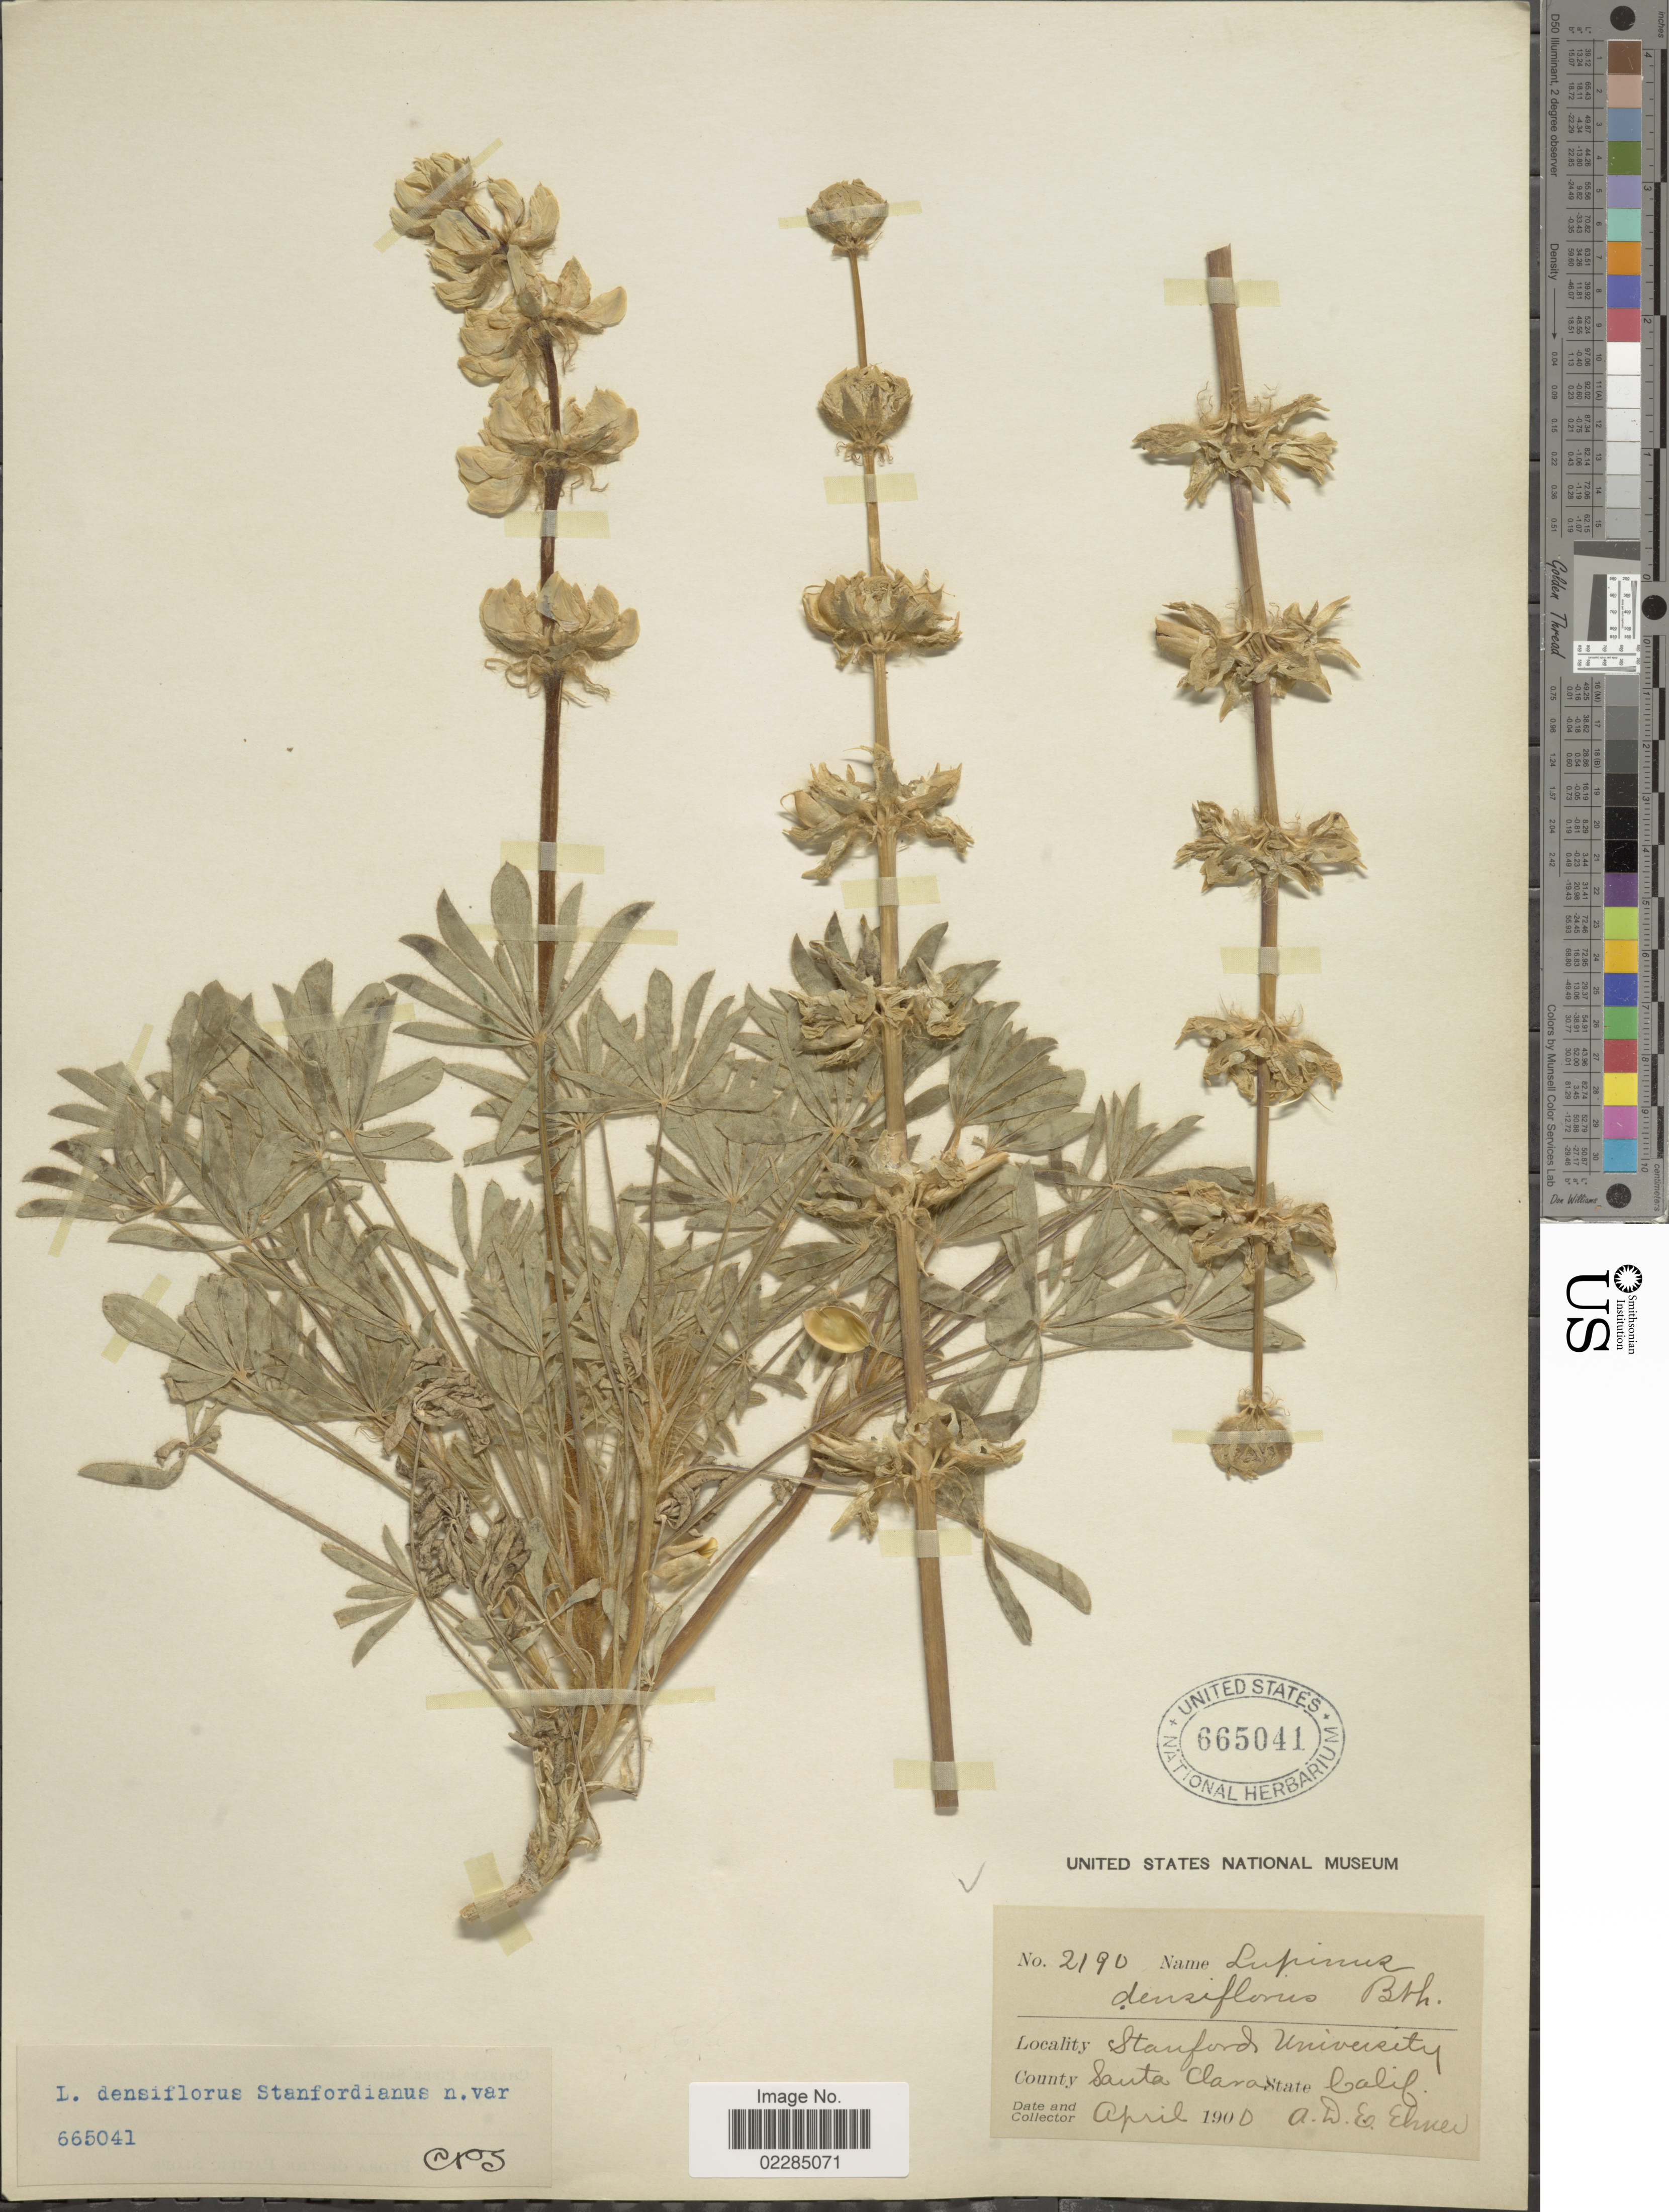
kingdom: Plantae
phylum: Tracheophyta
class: Magnoliopsida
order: Fabales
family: Fabaceae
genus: Lupinus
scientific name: Lupinus densiflorus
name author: Benth.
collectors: A. D. E. Elmer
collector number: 2190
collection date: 1900-04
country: United States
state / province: California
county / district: Santa Clara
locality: Stanford University. County Santa Clara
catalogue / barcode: US 665041